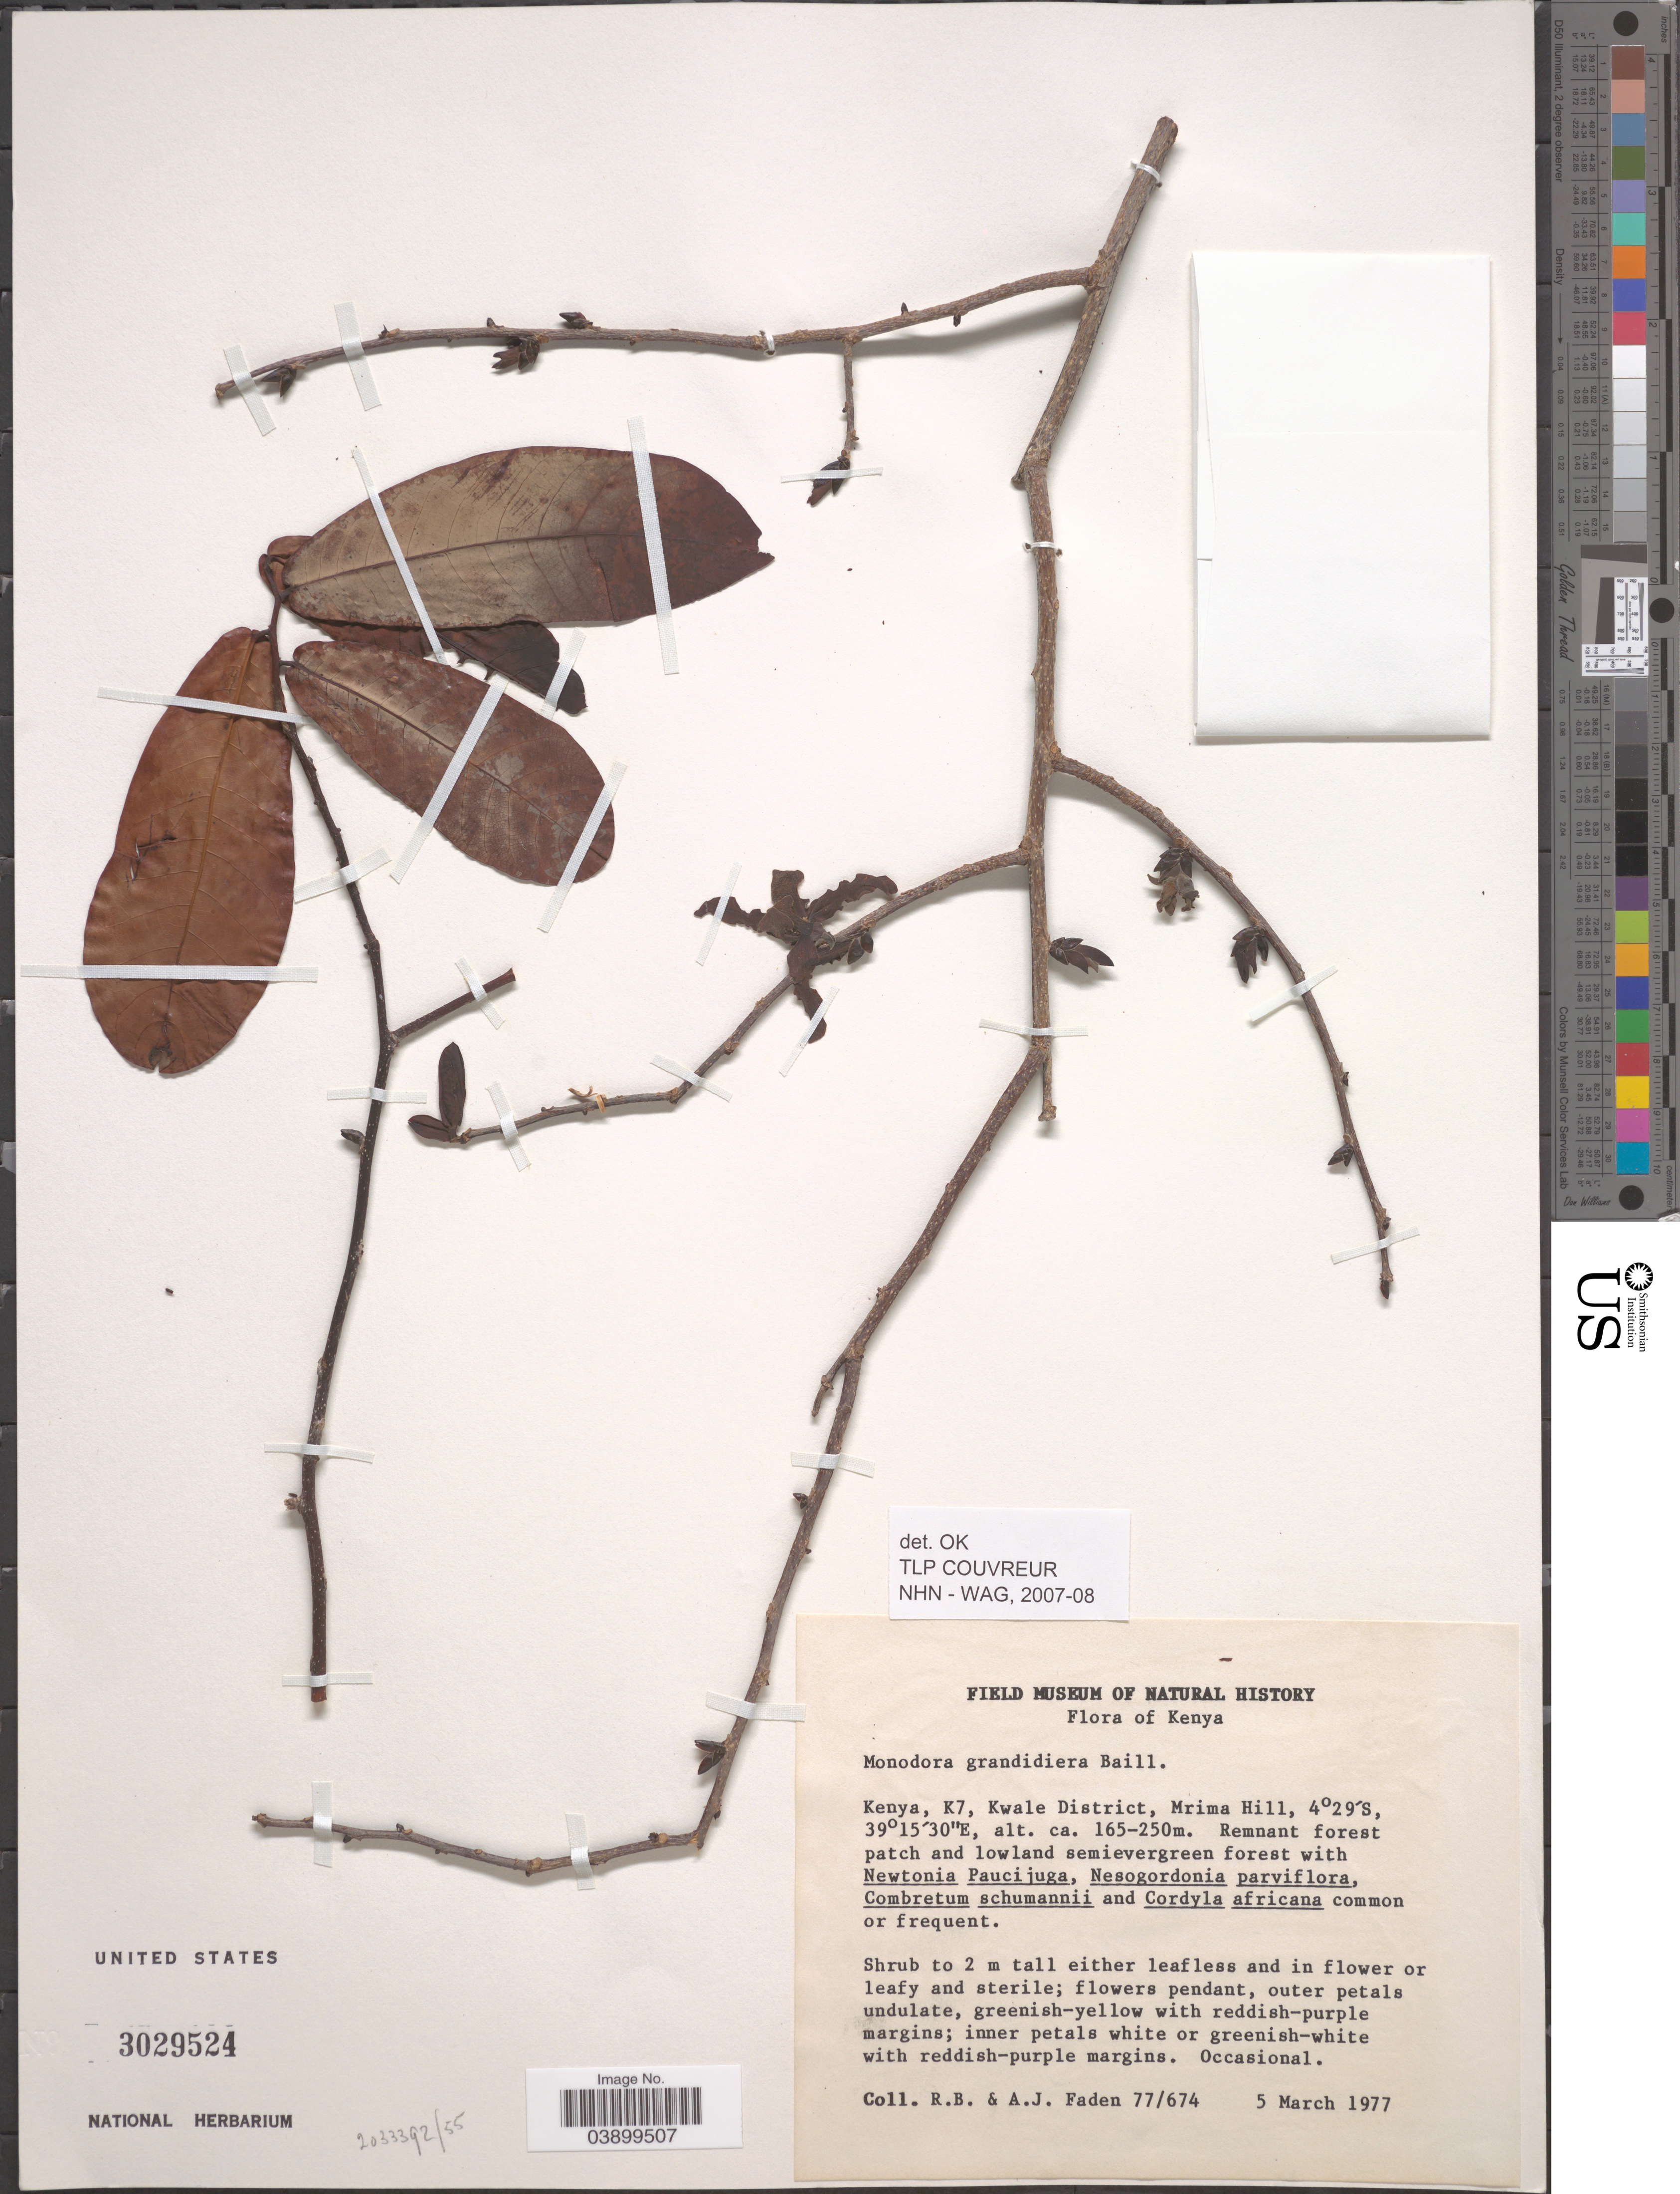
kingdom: Plantae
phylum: Tracheophyta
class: Magnoliopsida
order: Magnoliales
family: Annonaceae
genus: Monodora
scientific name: Monodora grandidieri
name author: Baill.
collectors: R. B. Faden & A. J. Faden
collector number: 77/674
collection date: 1977-03-05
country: Kenya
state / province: Kwale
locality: K7, Kwale District, Mrima Hill.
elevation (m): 165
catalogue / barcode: US 3029524